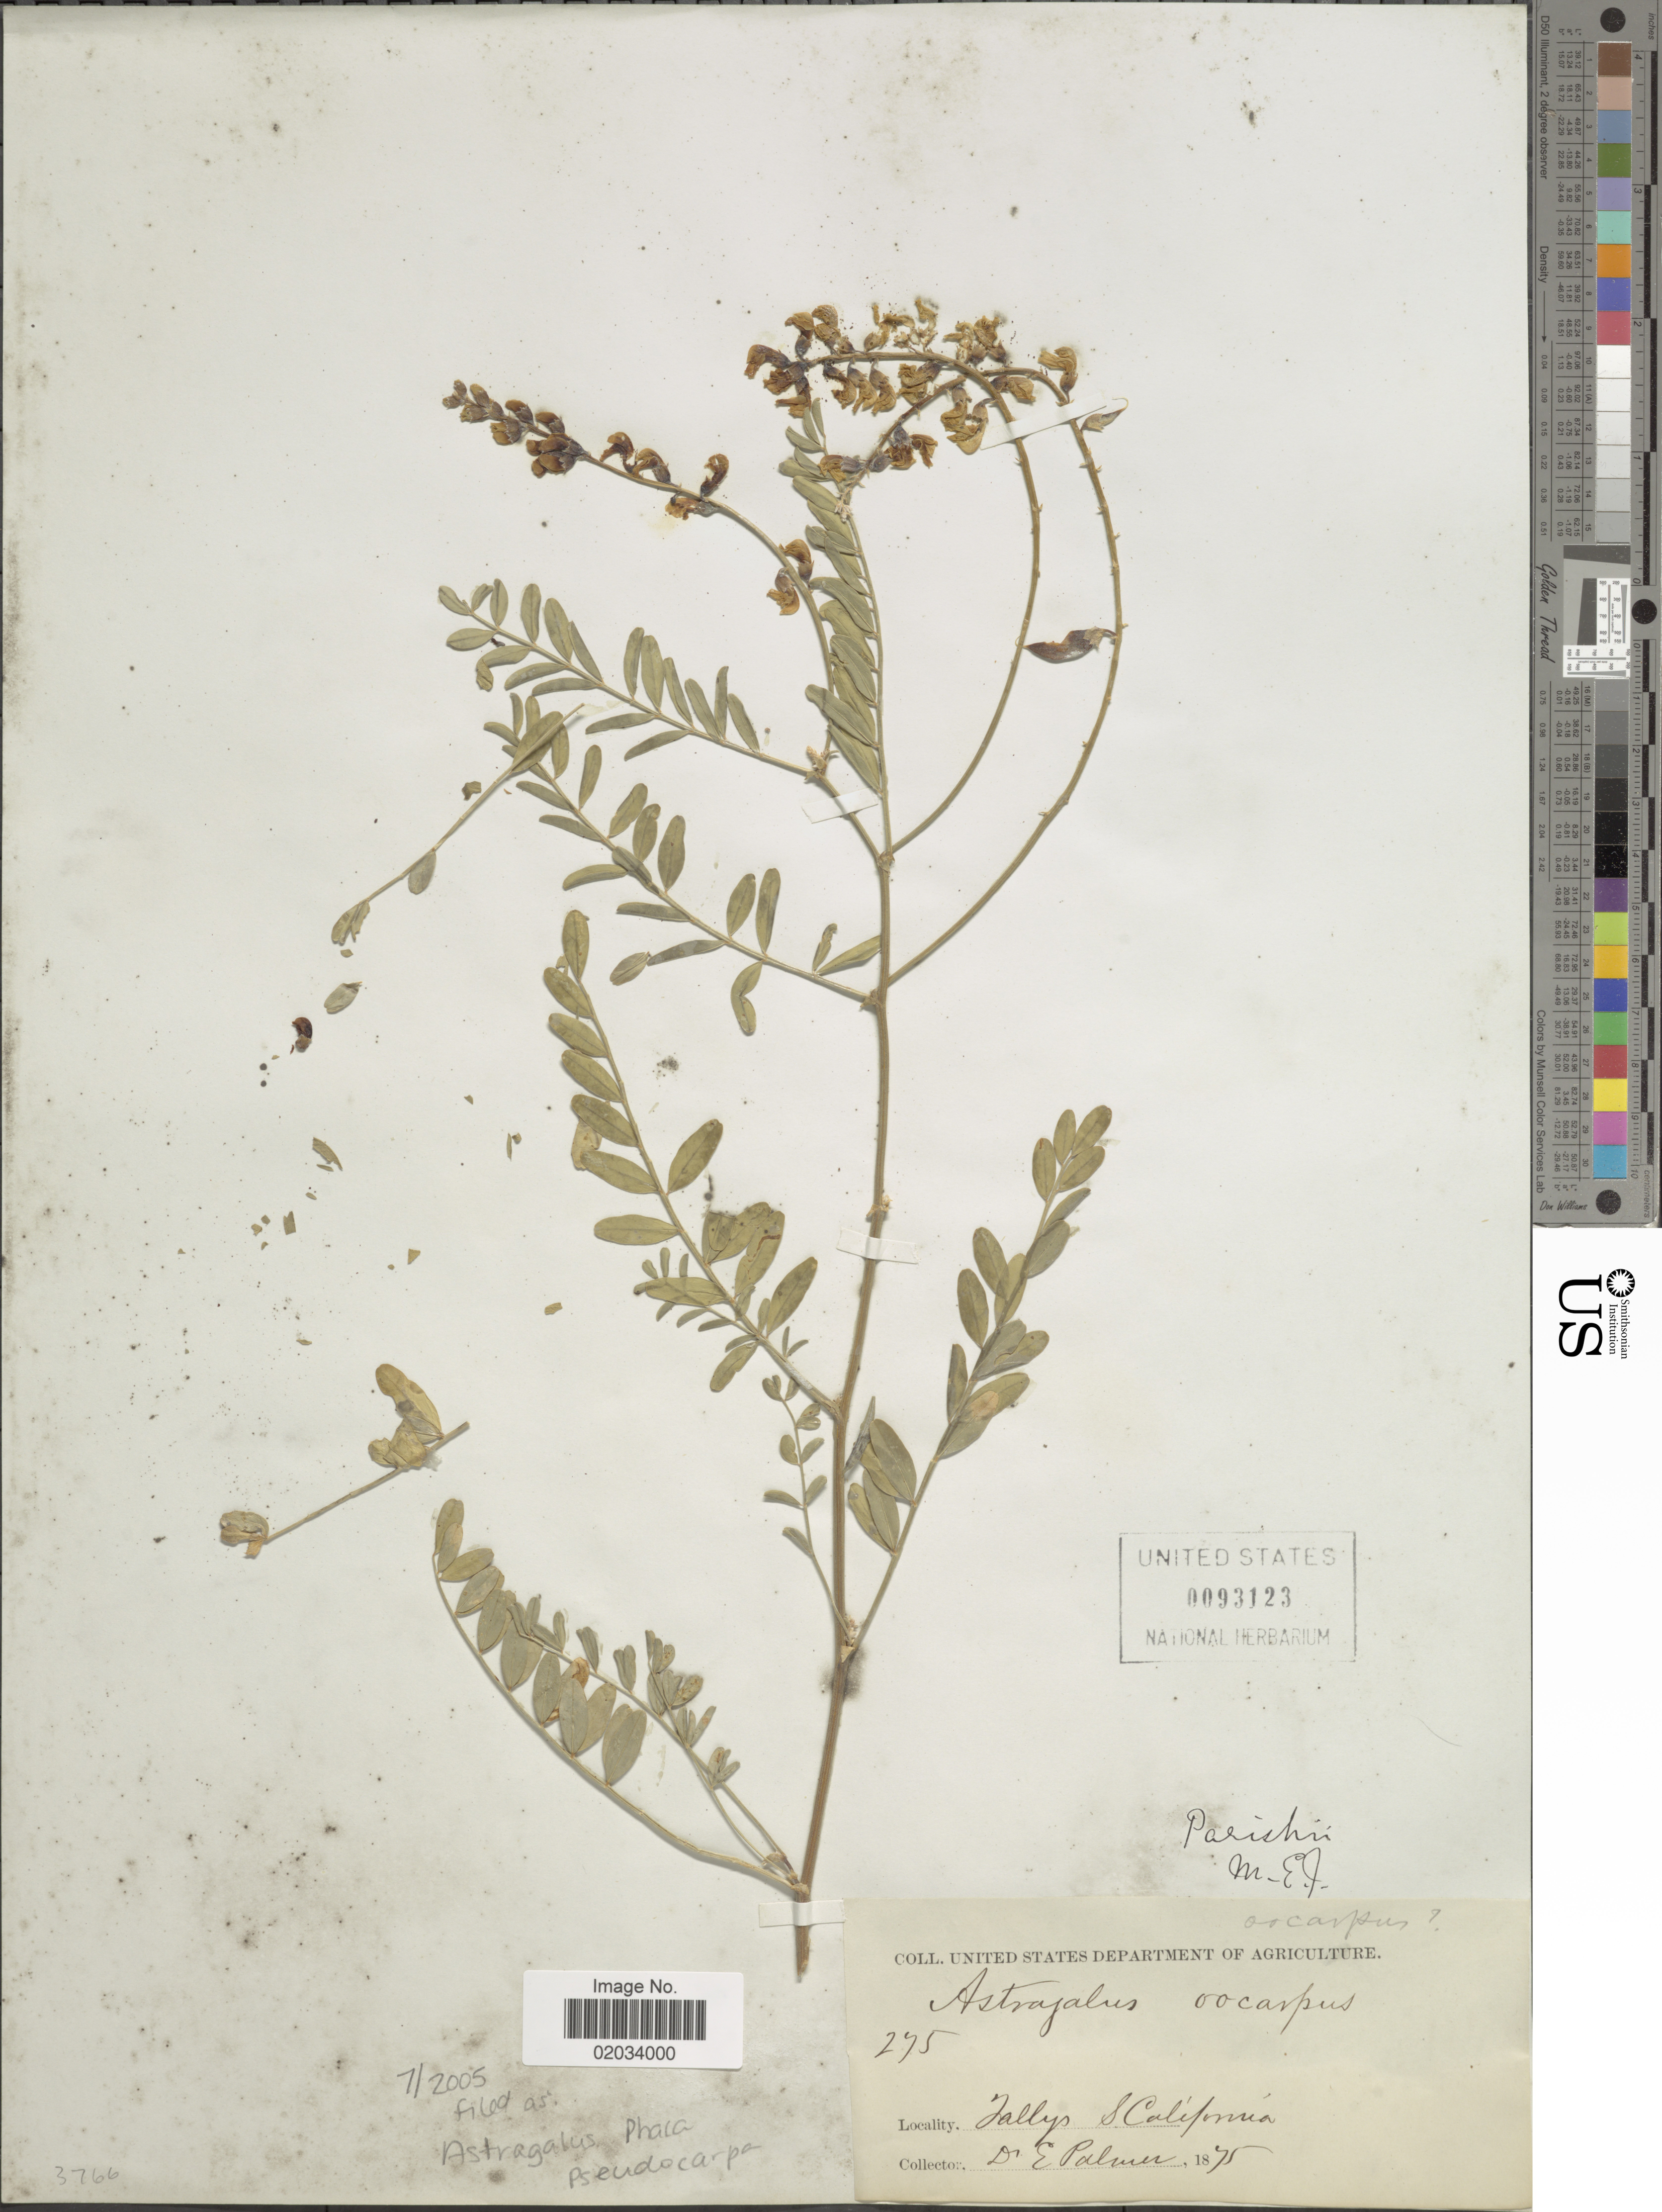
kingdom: Plantae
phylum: Tracheophyta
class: Magnoliopsida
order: Fabales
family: Fabaceae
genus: Phaca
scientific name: Phaca pseudoocarpa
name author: Rydb.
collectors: E. Palmer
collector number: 275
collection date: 1875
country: United States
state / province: California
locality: Jallys S. California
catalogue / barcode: US 93123